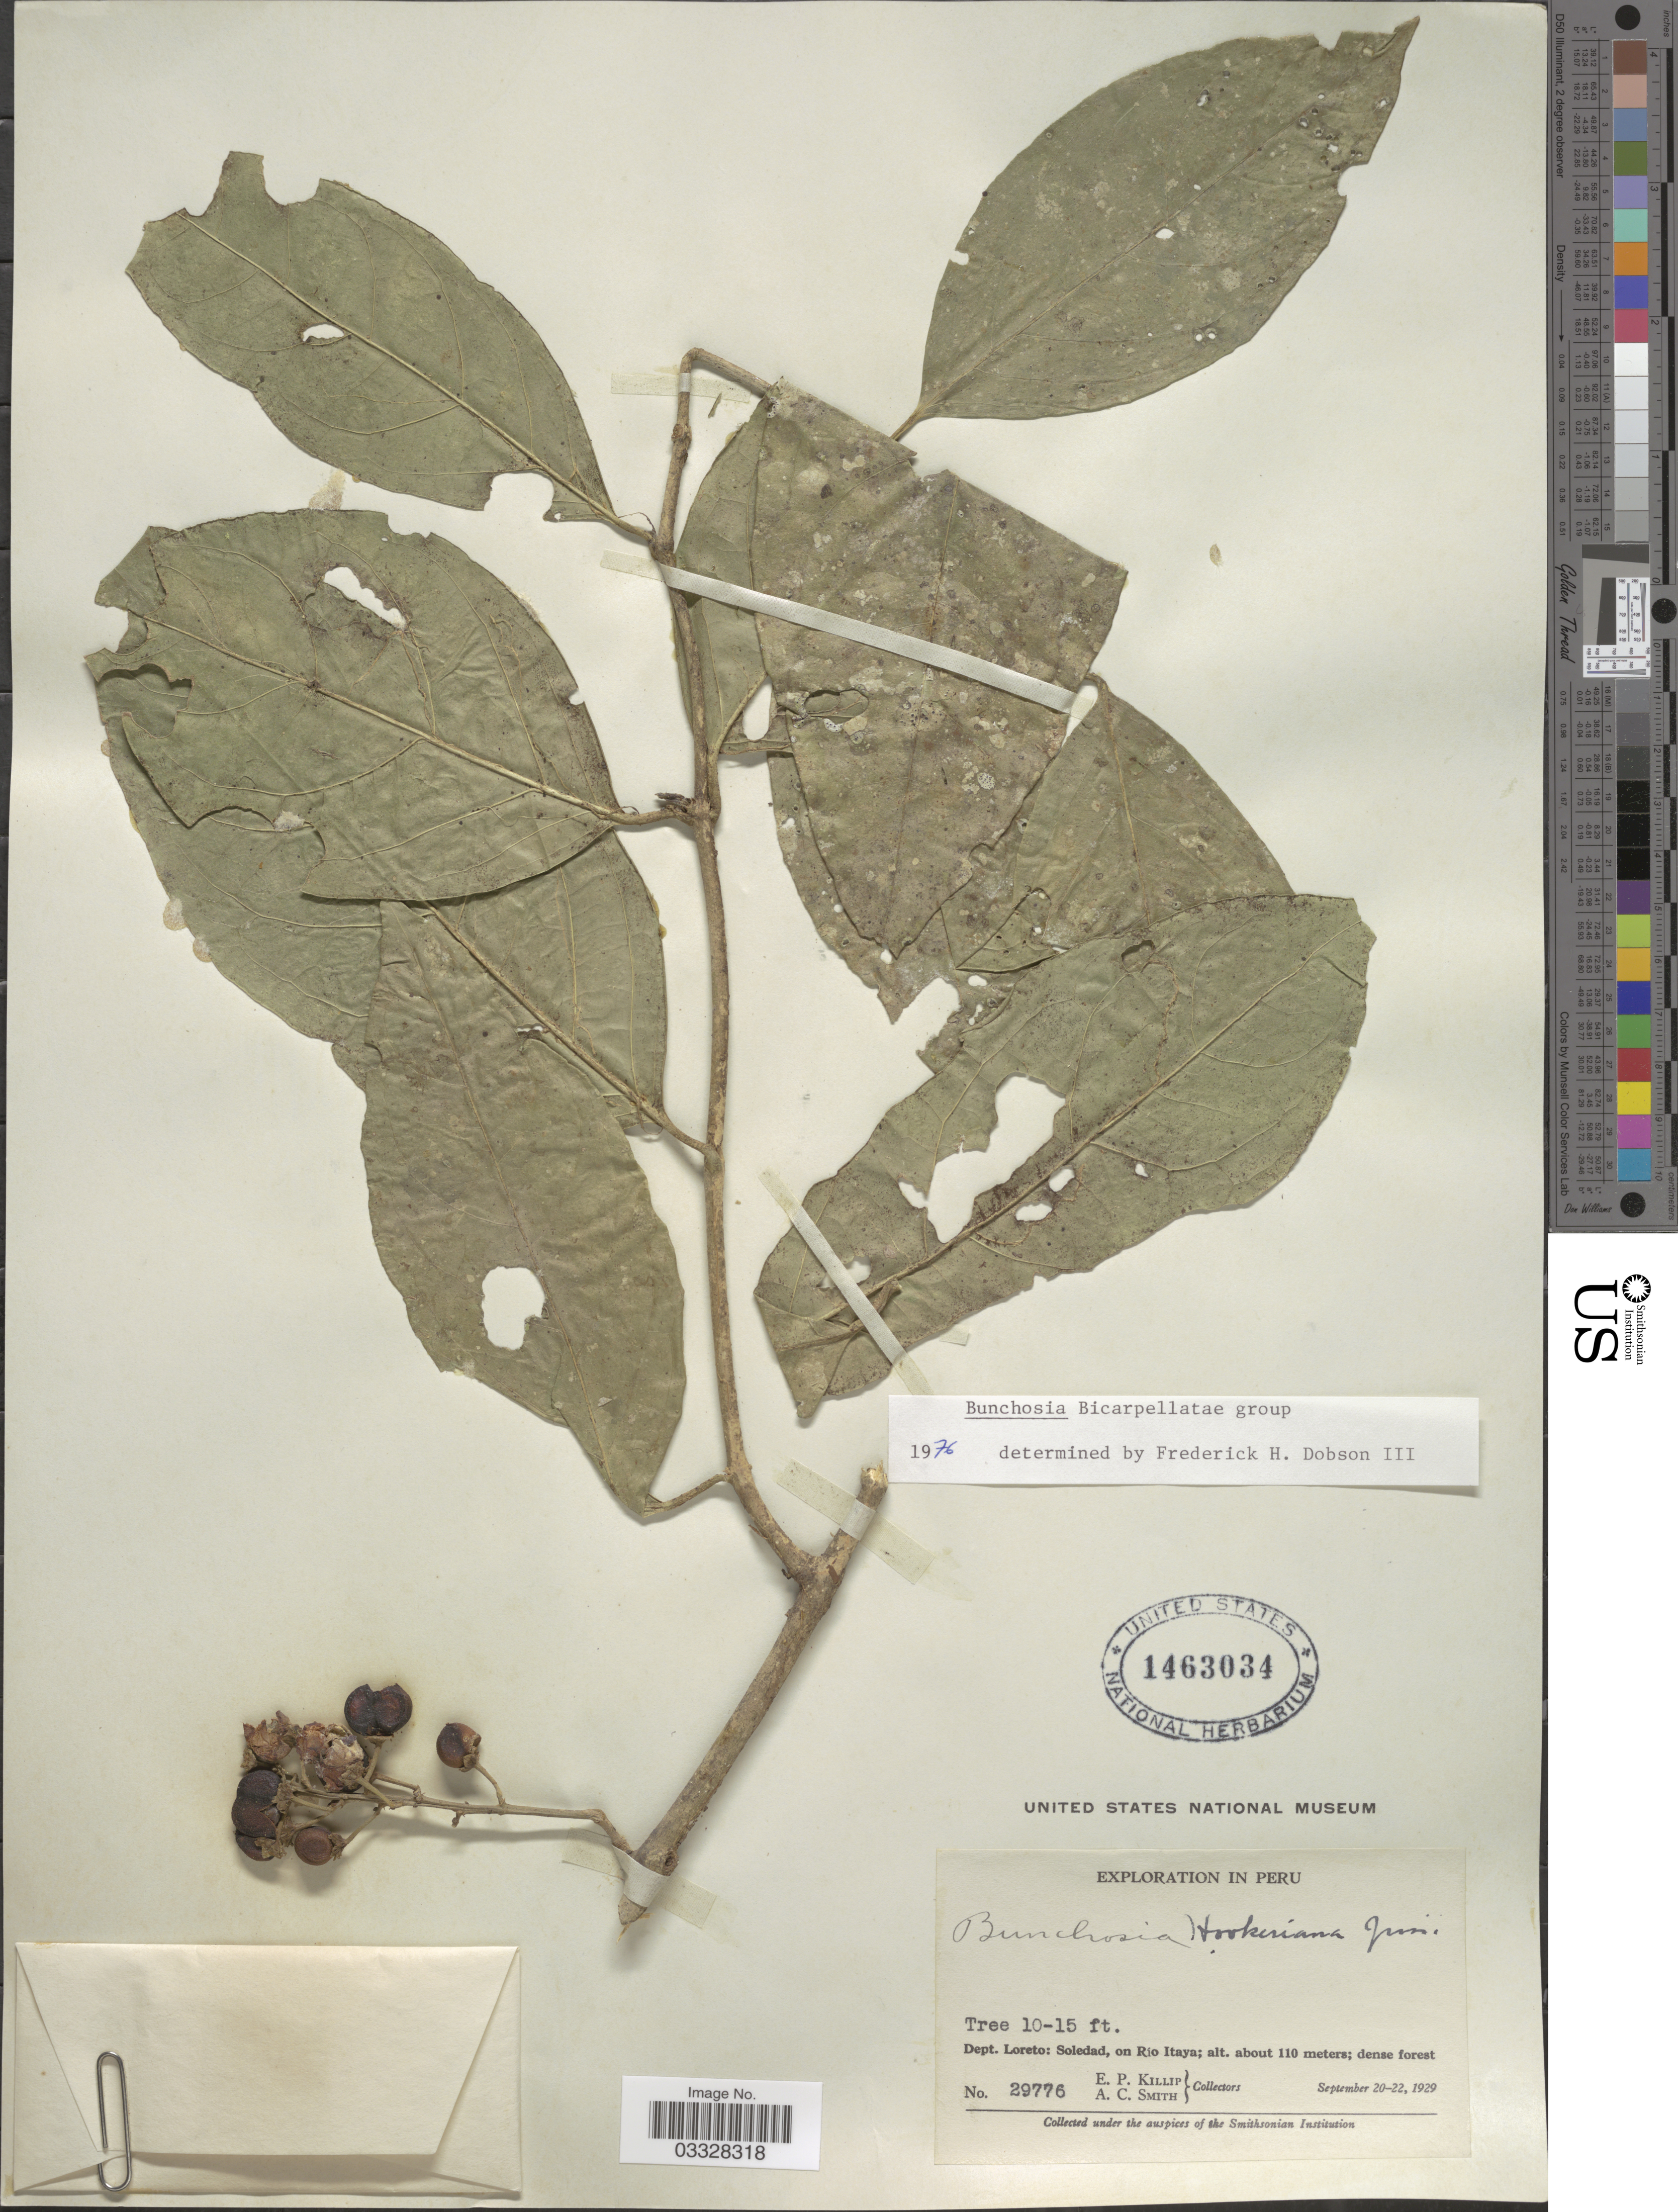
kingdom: Plantae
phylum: Tracheophyta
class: Magnoliopsida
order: Malpighiales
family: Malpighiaceae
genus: Bunchosia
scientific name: Bunchosia hookeriana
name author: A. Juss.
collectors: E. P. Killip & A. C. Smith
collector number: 29776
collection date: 1929-09-20/1929-09-22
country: Peru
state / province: Loreto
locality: Dept. Loreto: Soledad, on Río Itaya.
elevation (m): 110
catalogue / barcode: US 1463034